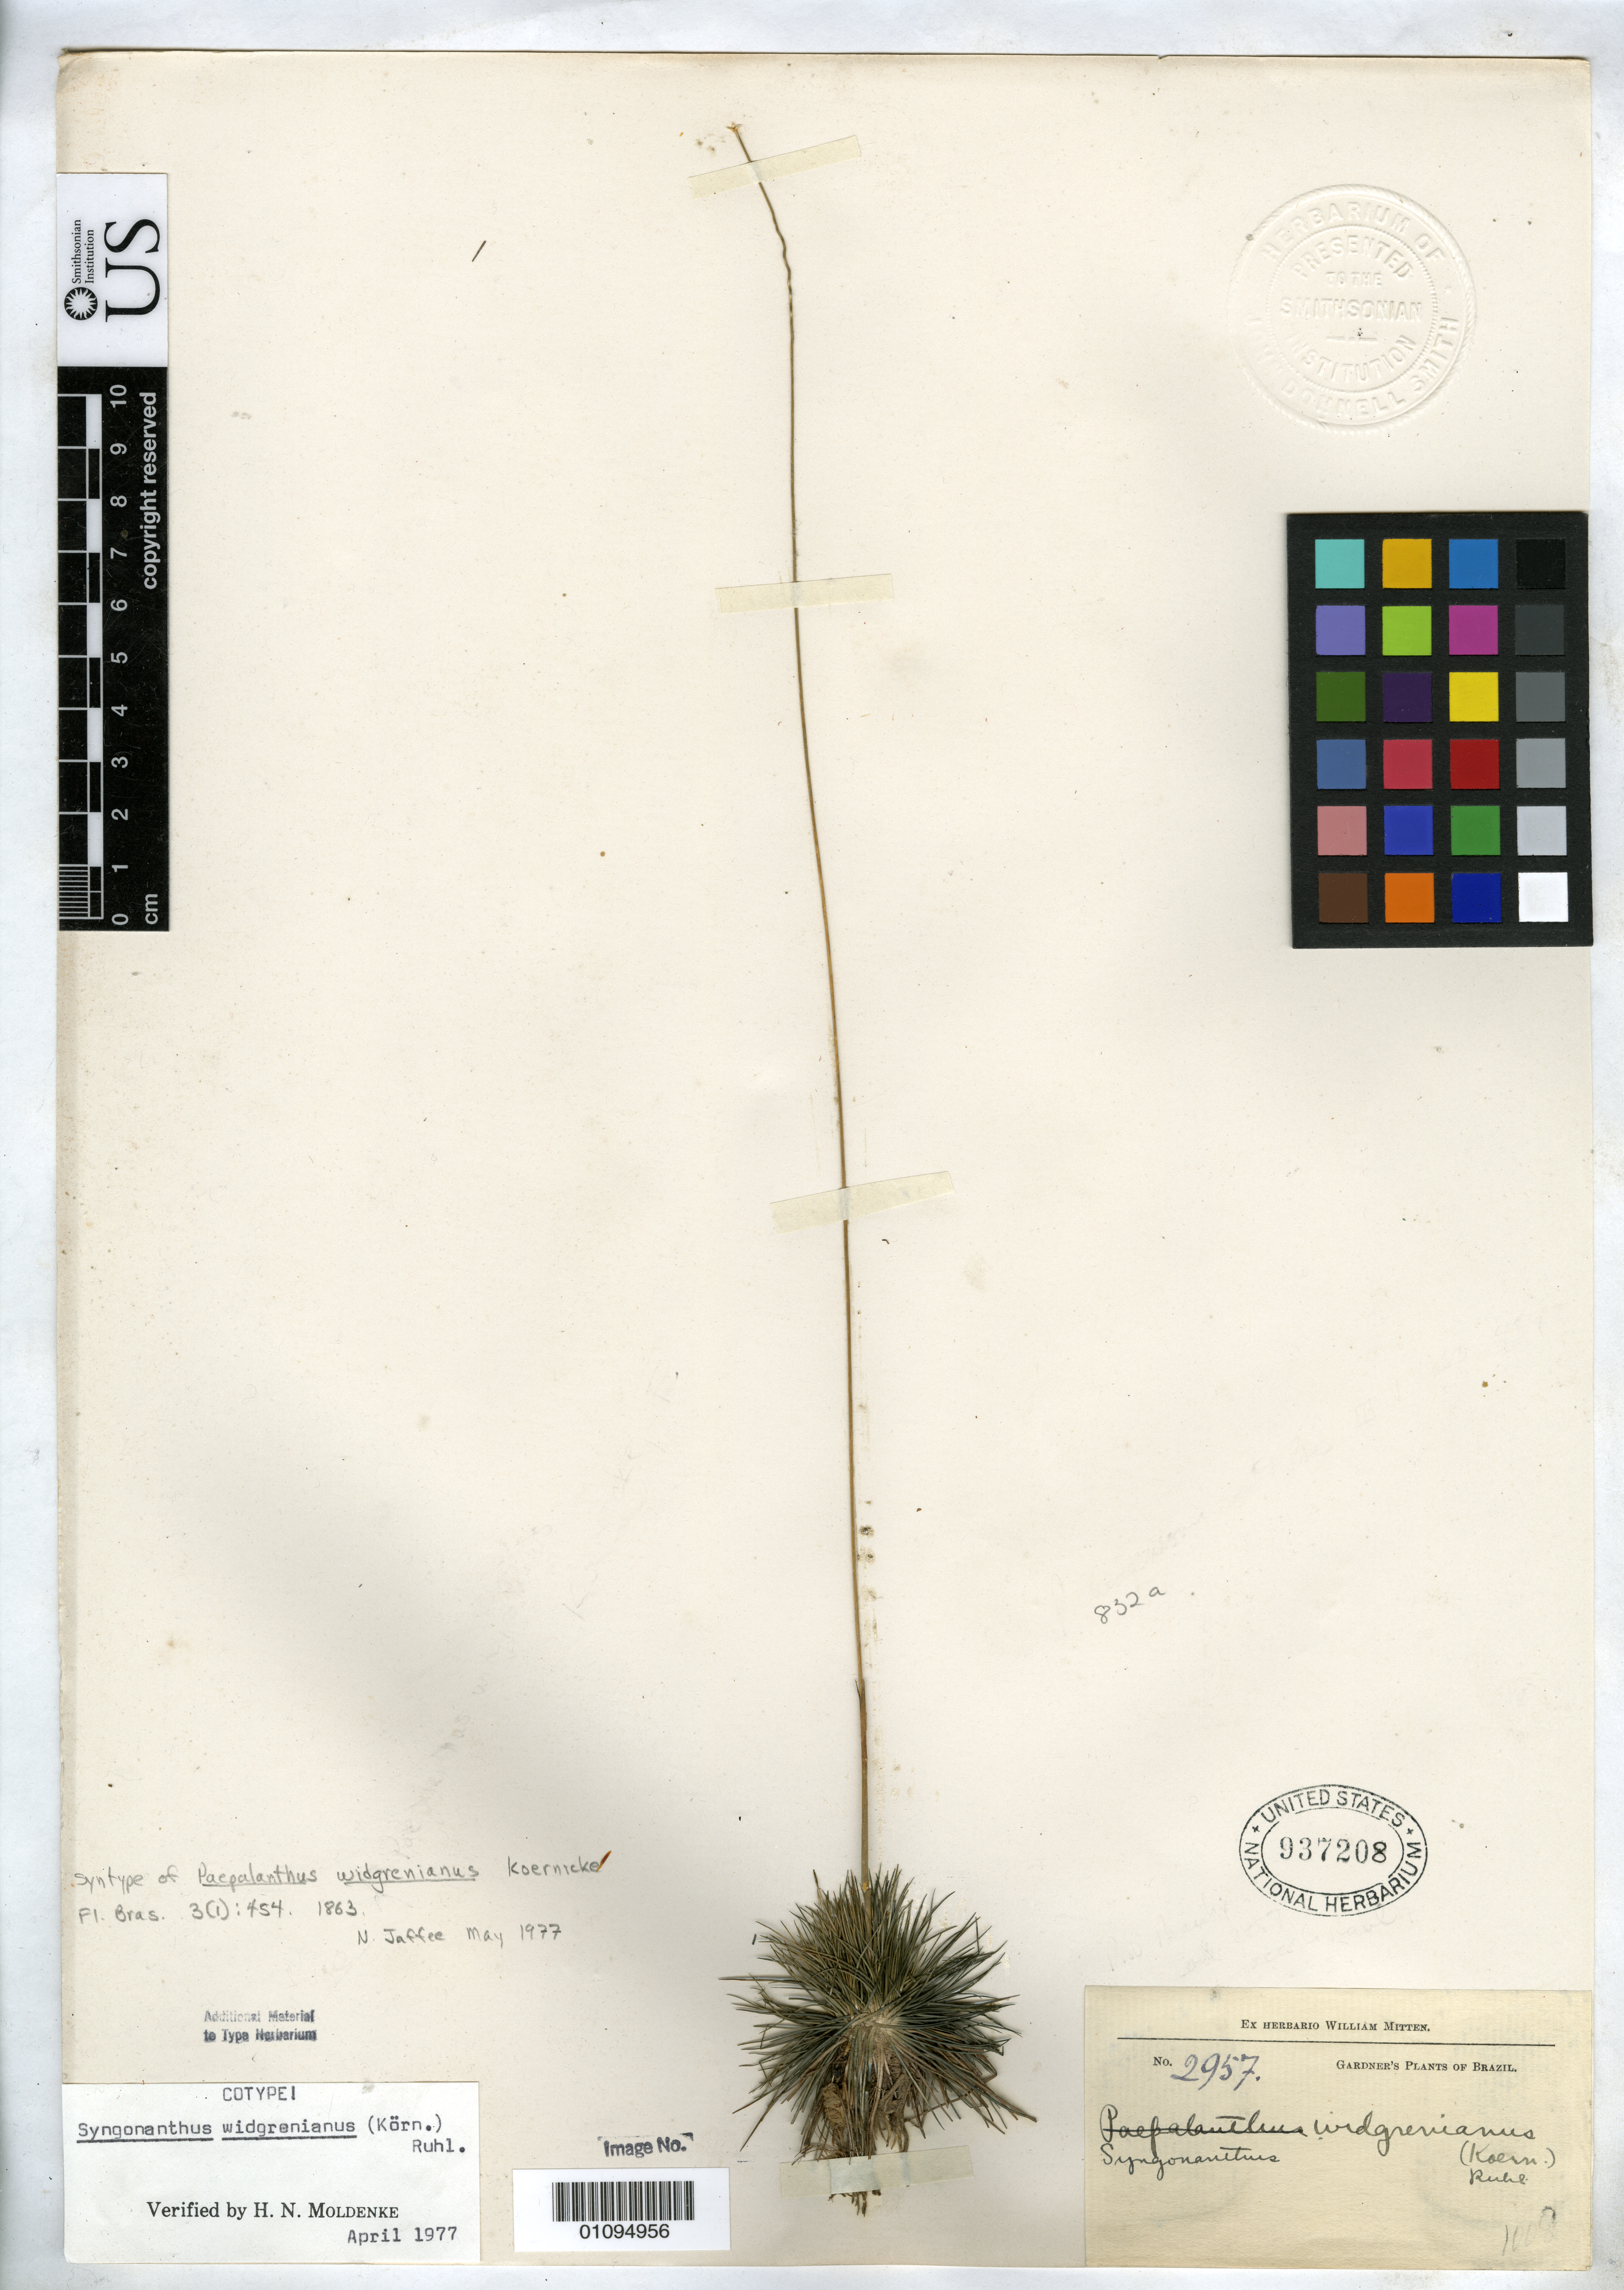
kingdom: Plantae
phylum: Tracheophyta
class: Liliopsida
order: Poales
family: Eriocaulaceae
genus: Paepalanthus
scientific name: Paepalanthus widgrenianus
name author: Körn. in Mart.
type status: Syntype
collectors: -- Gardner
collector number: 2957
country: Brazil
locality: Ex Herbario William Mitten.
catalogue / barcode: US 937208